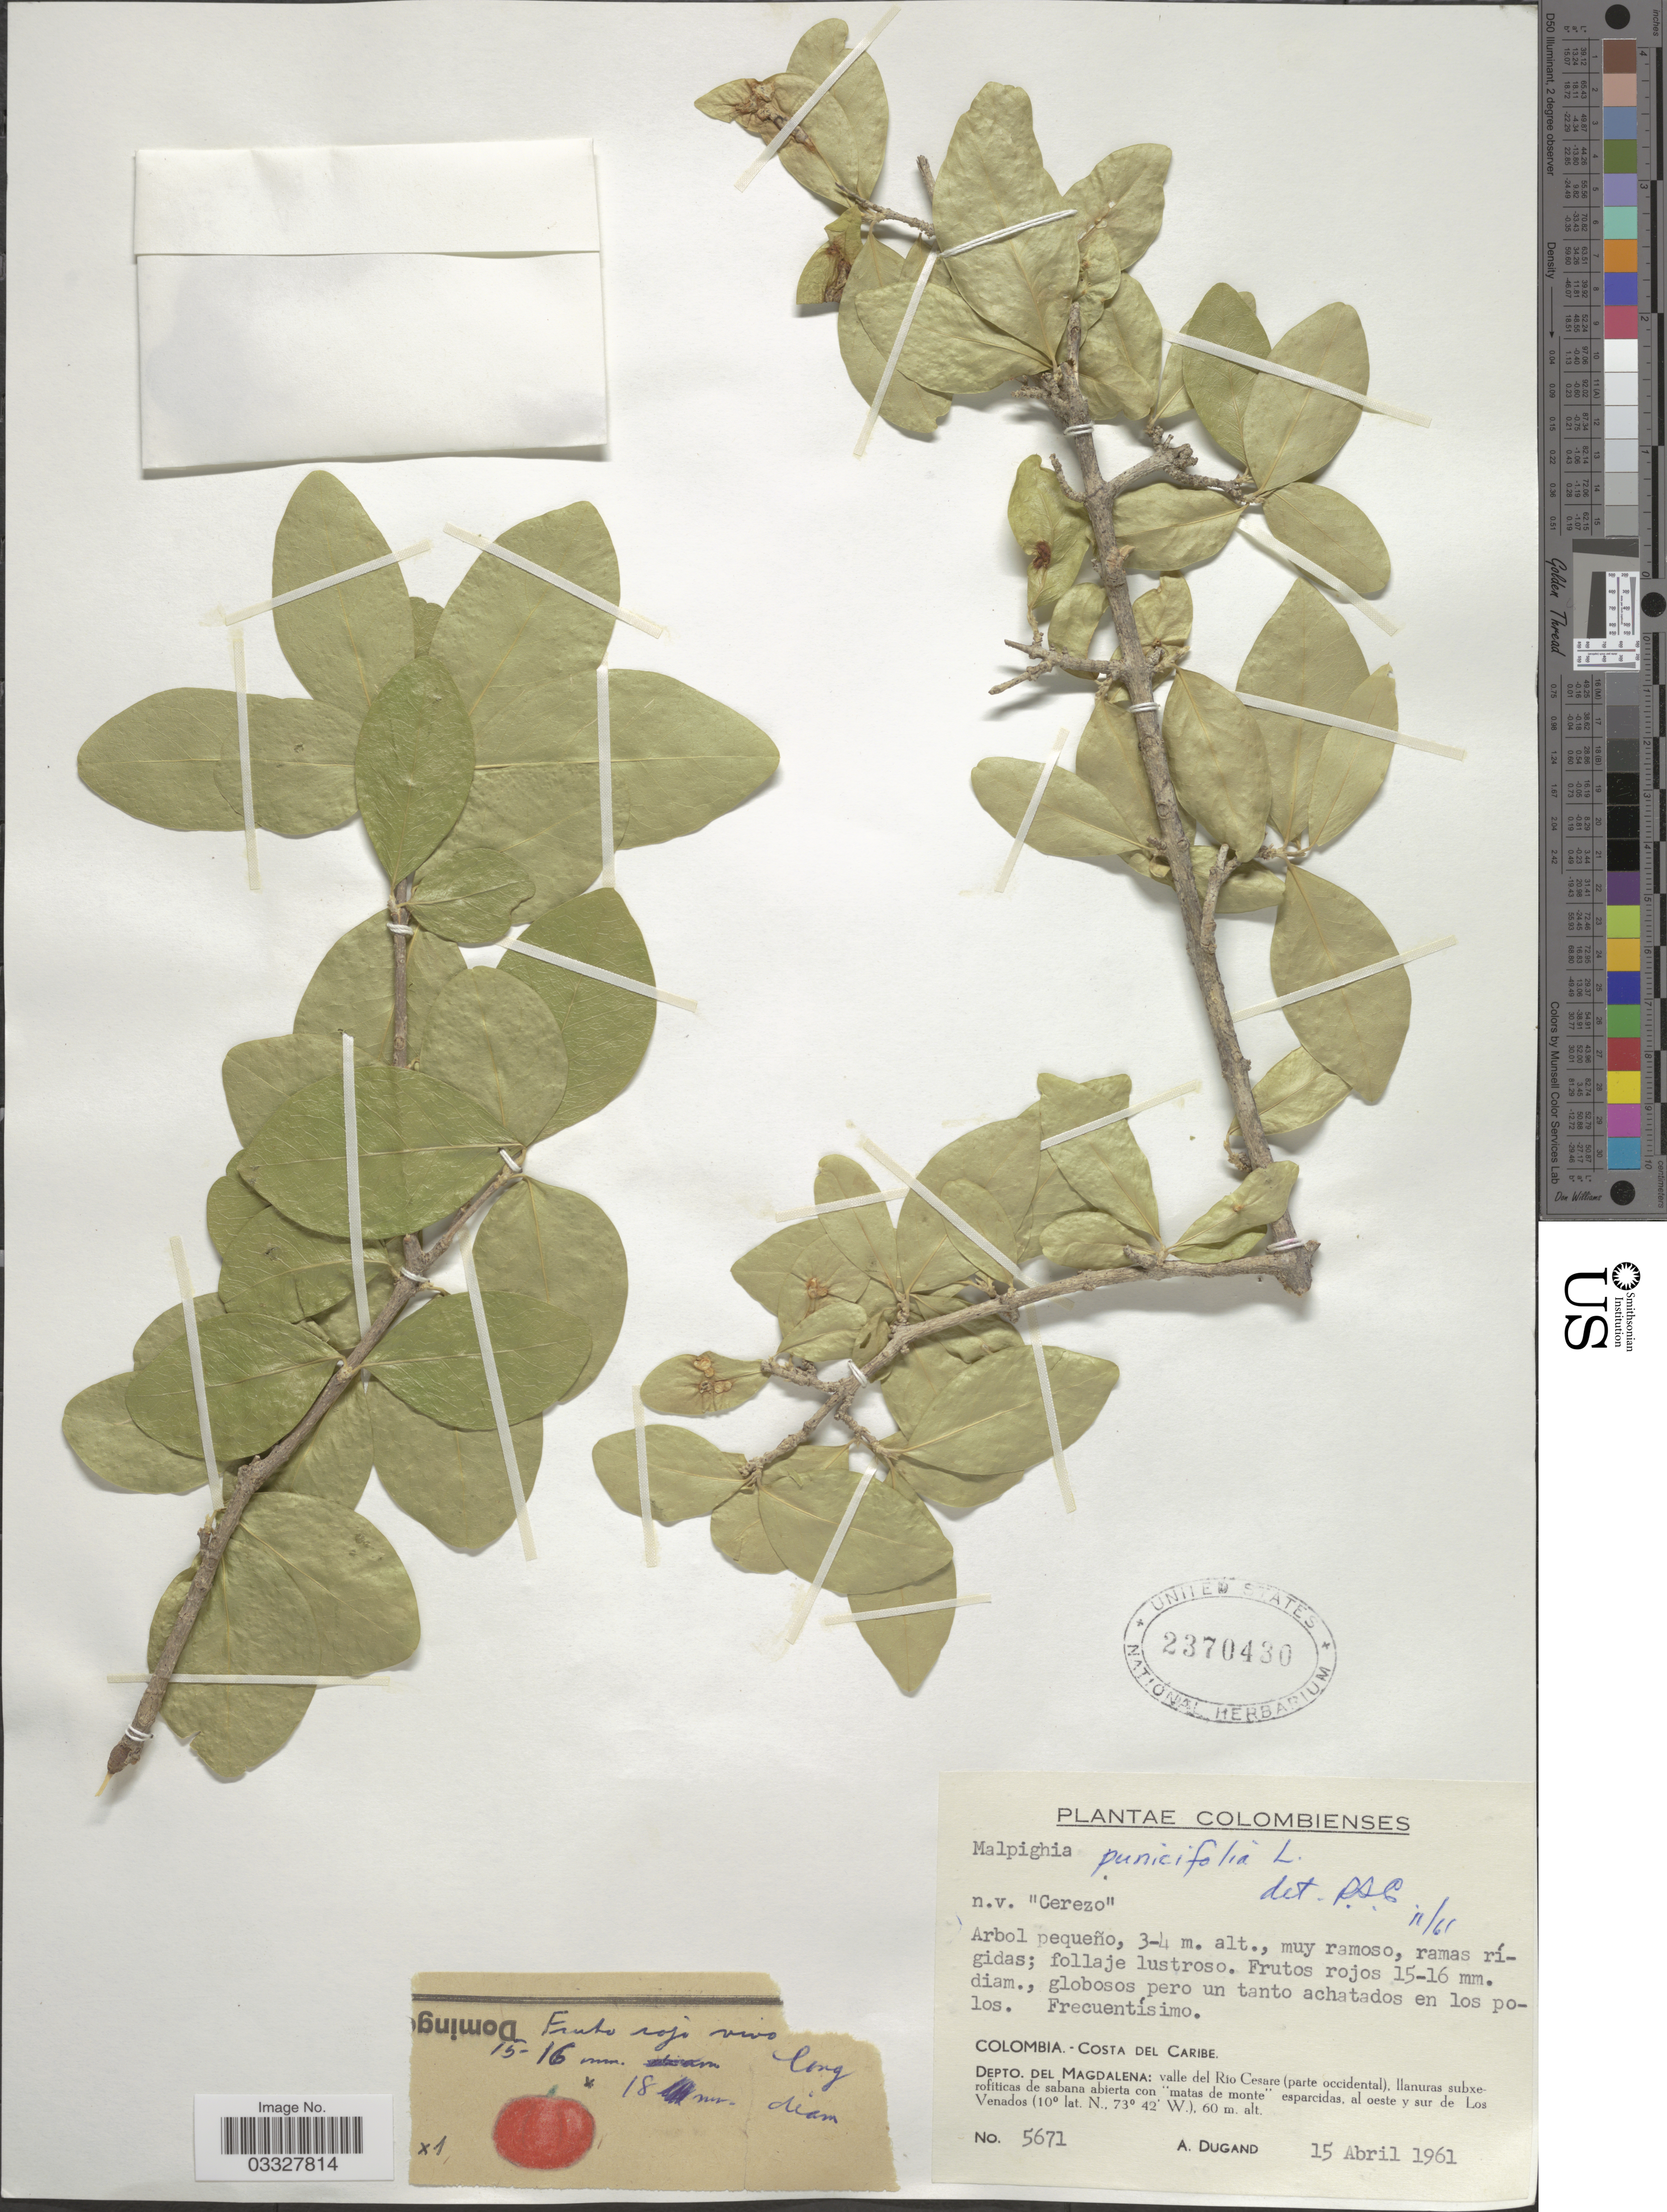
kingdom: Plantae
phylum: Tracheophyta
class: Magnoliopsida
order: Malpighiales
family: Malpighiaceae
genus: Malpighia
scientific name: Malpighia emarginata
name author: DC.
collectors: A. Dugand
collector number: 5671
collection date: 1961-04-15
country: Colombia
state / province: Magdalena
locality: Costa del Caribe. Depto. del Magdalena: valle del Río Cesare (parte occidental), al oeste y sur de Los Venados.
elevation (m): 60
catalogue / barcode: US 2370430